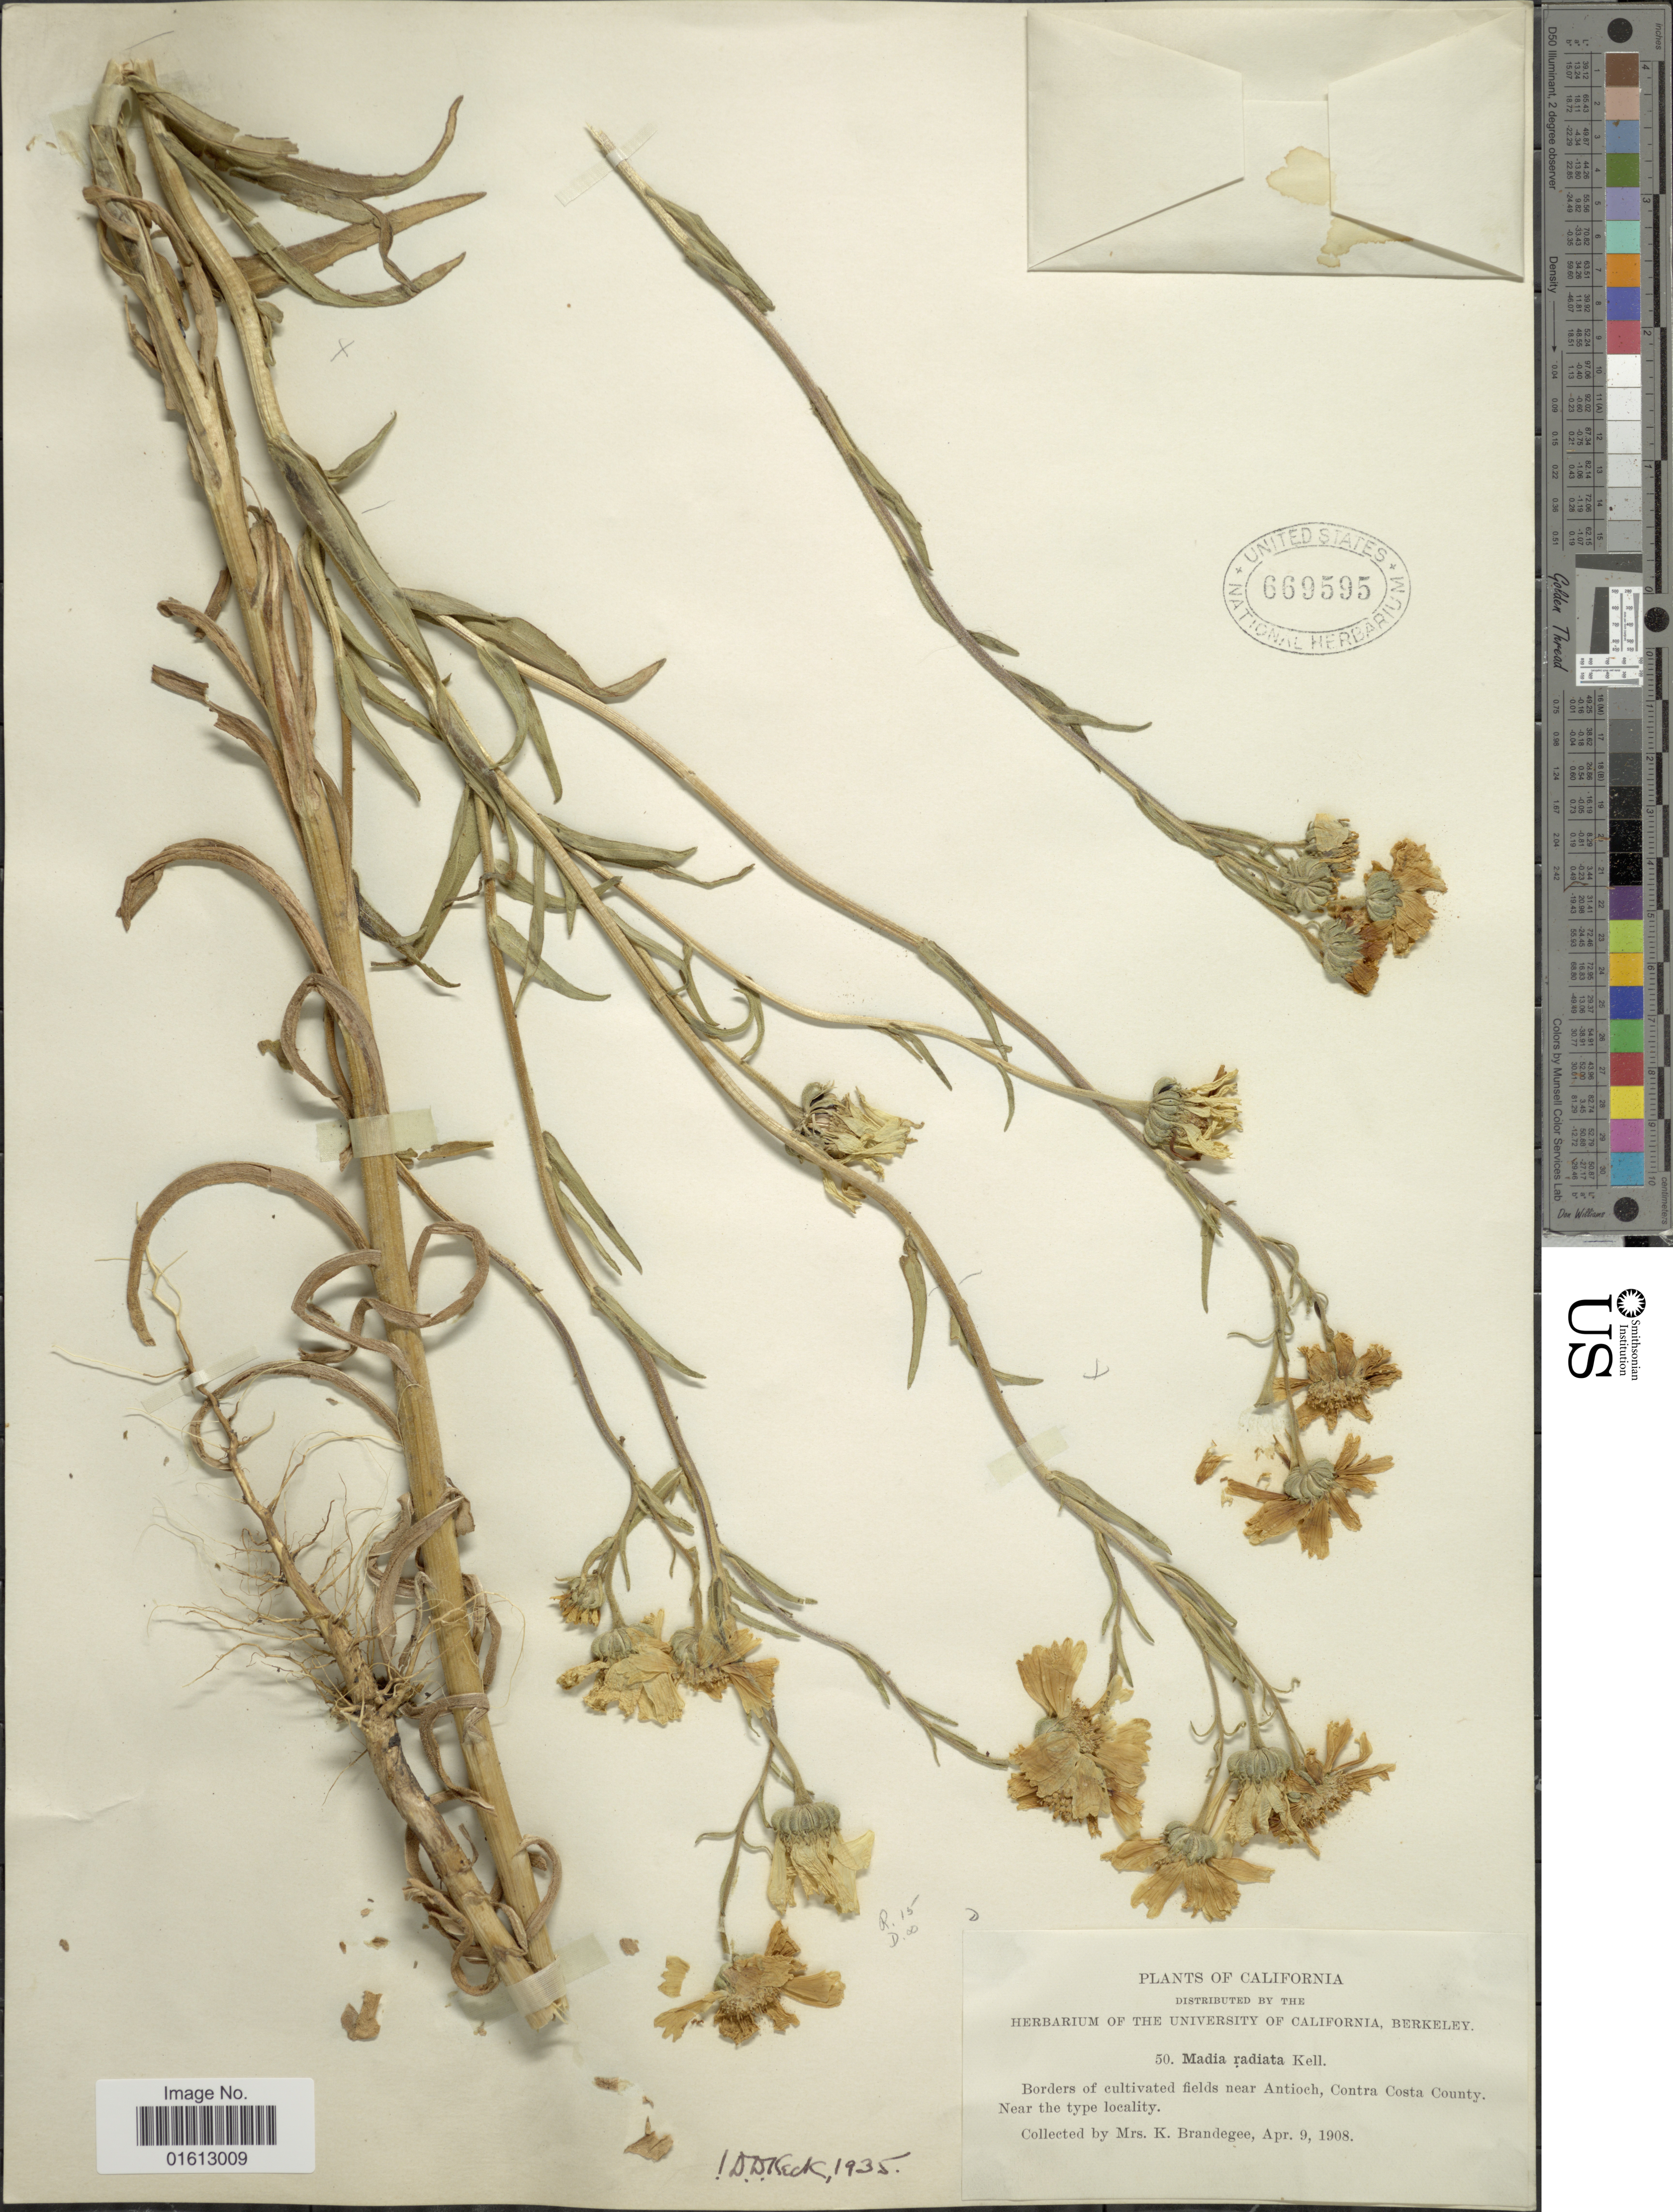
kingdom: Plantae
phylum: Tracheophyta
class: Magnoliopsida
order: Asterales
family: Asteraceae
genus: Madia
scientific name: Madia radiata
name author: Kellogg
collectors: M. K. Brandegee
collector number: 50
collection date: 1908-04-09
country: United States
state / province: California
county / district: Contra Costa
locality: California, Borders of cultivated fields near Antioch, Contra Costa County.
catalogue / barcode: US 669595